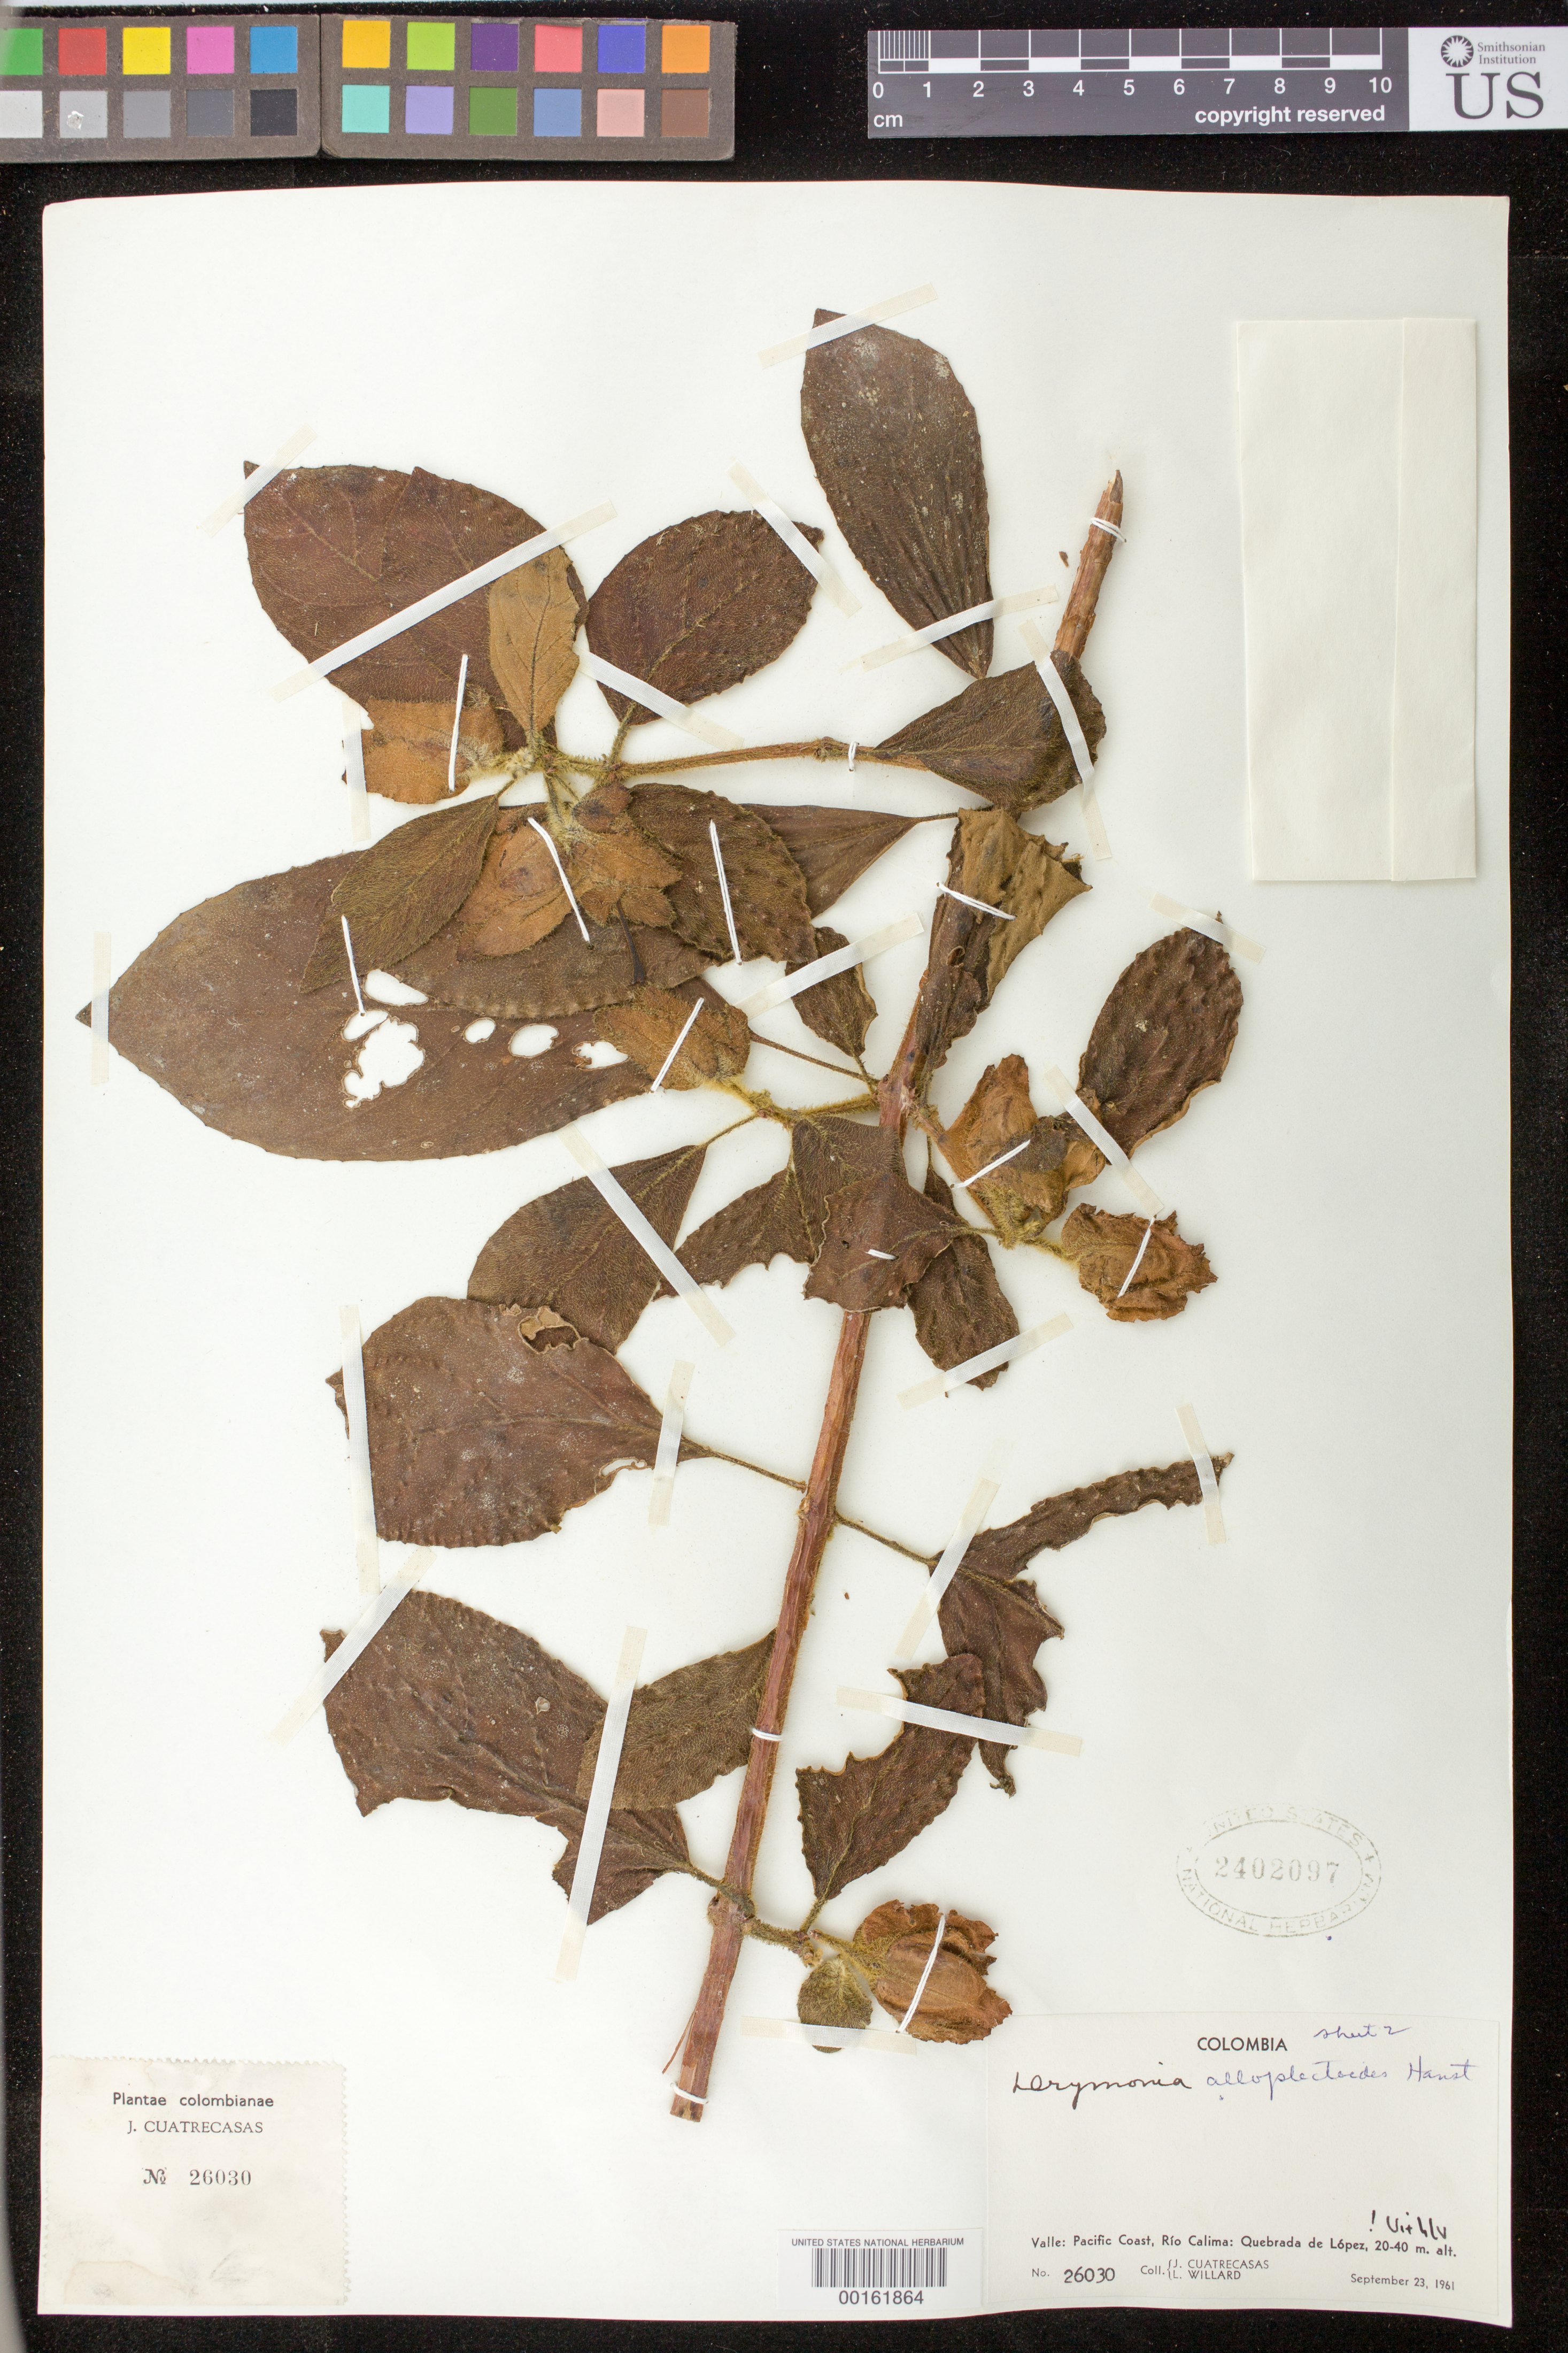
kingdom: Plantae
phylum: Tracheophyta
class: Magnoliopsida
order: Lamiales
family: Gesneriaceae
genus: Drymonia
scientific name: Drymonia alloplectoides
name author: Hanst.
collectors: J. Cuatrecasas & L. Willard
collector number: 26030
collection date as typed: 23 Sep 1961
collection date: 1961-09-23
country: Colombia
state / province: Valle del Cauca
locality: Pacific coast, Rio Calima, Quebrada de Lopez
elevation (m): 20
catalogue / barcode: US 2402097